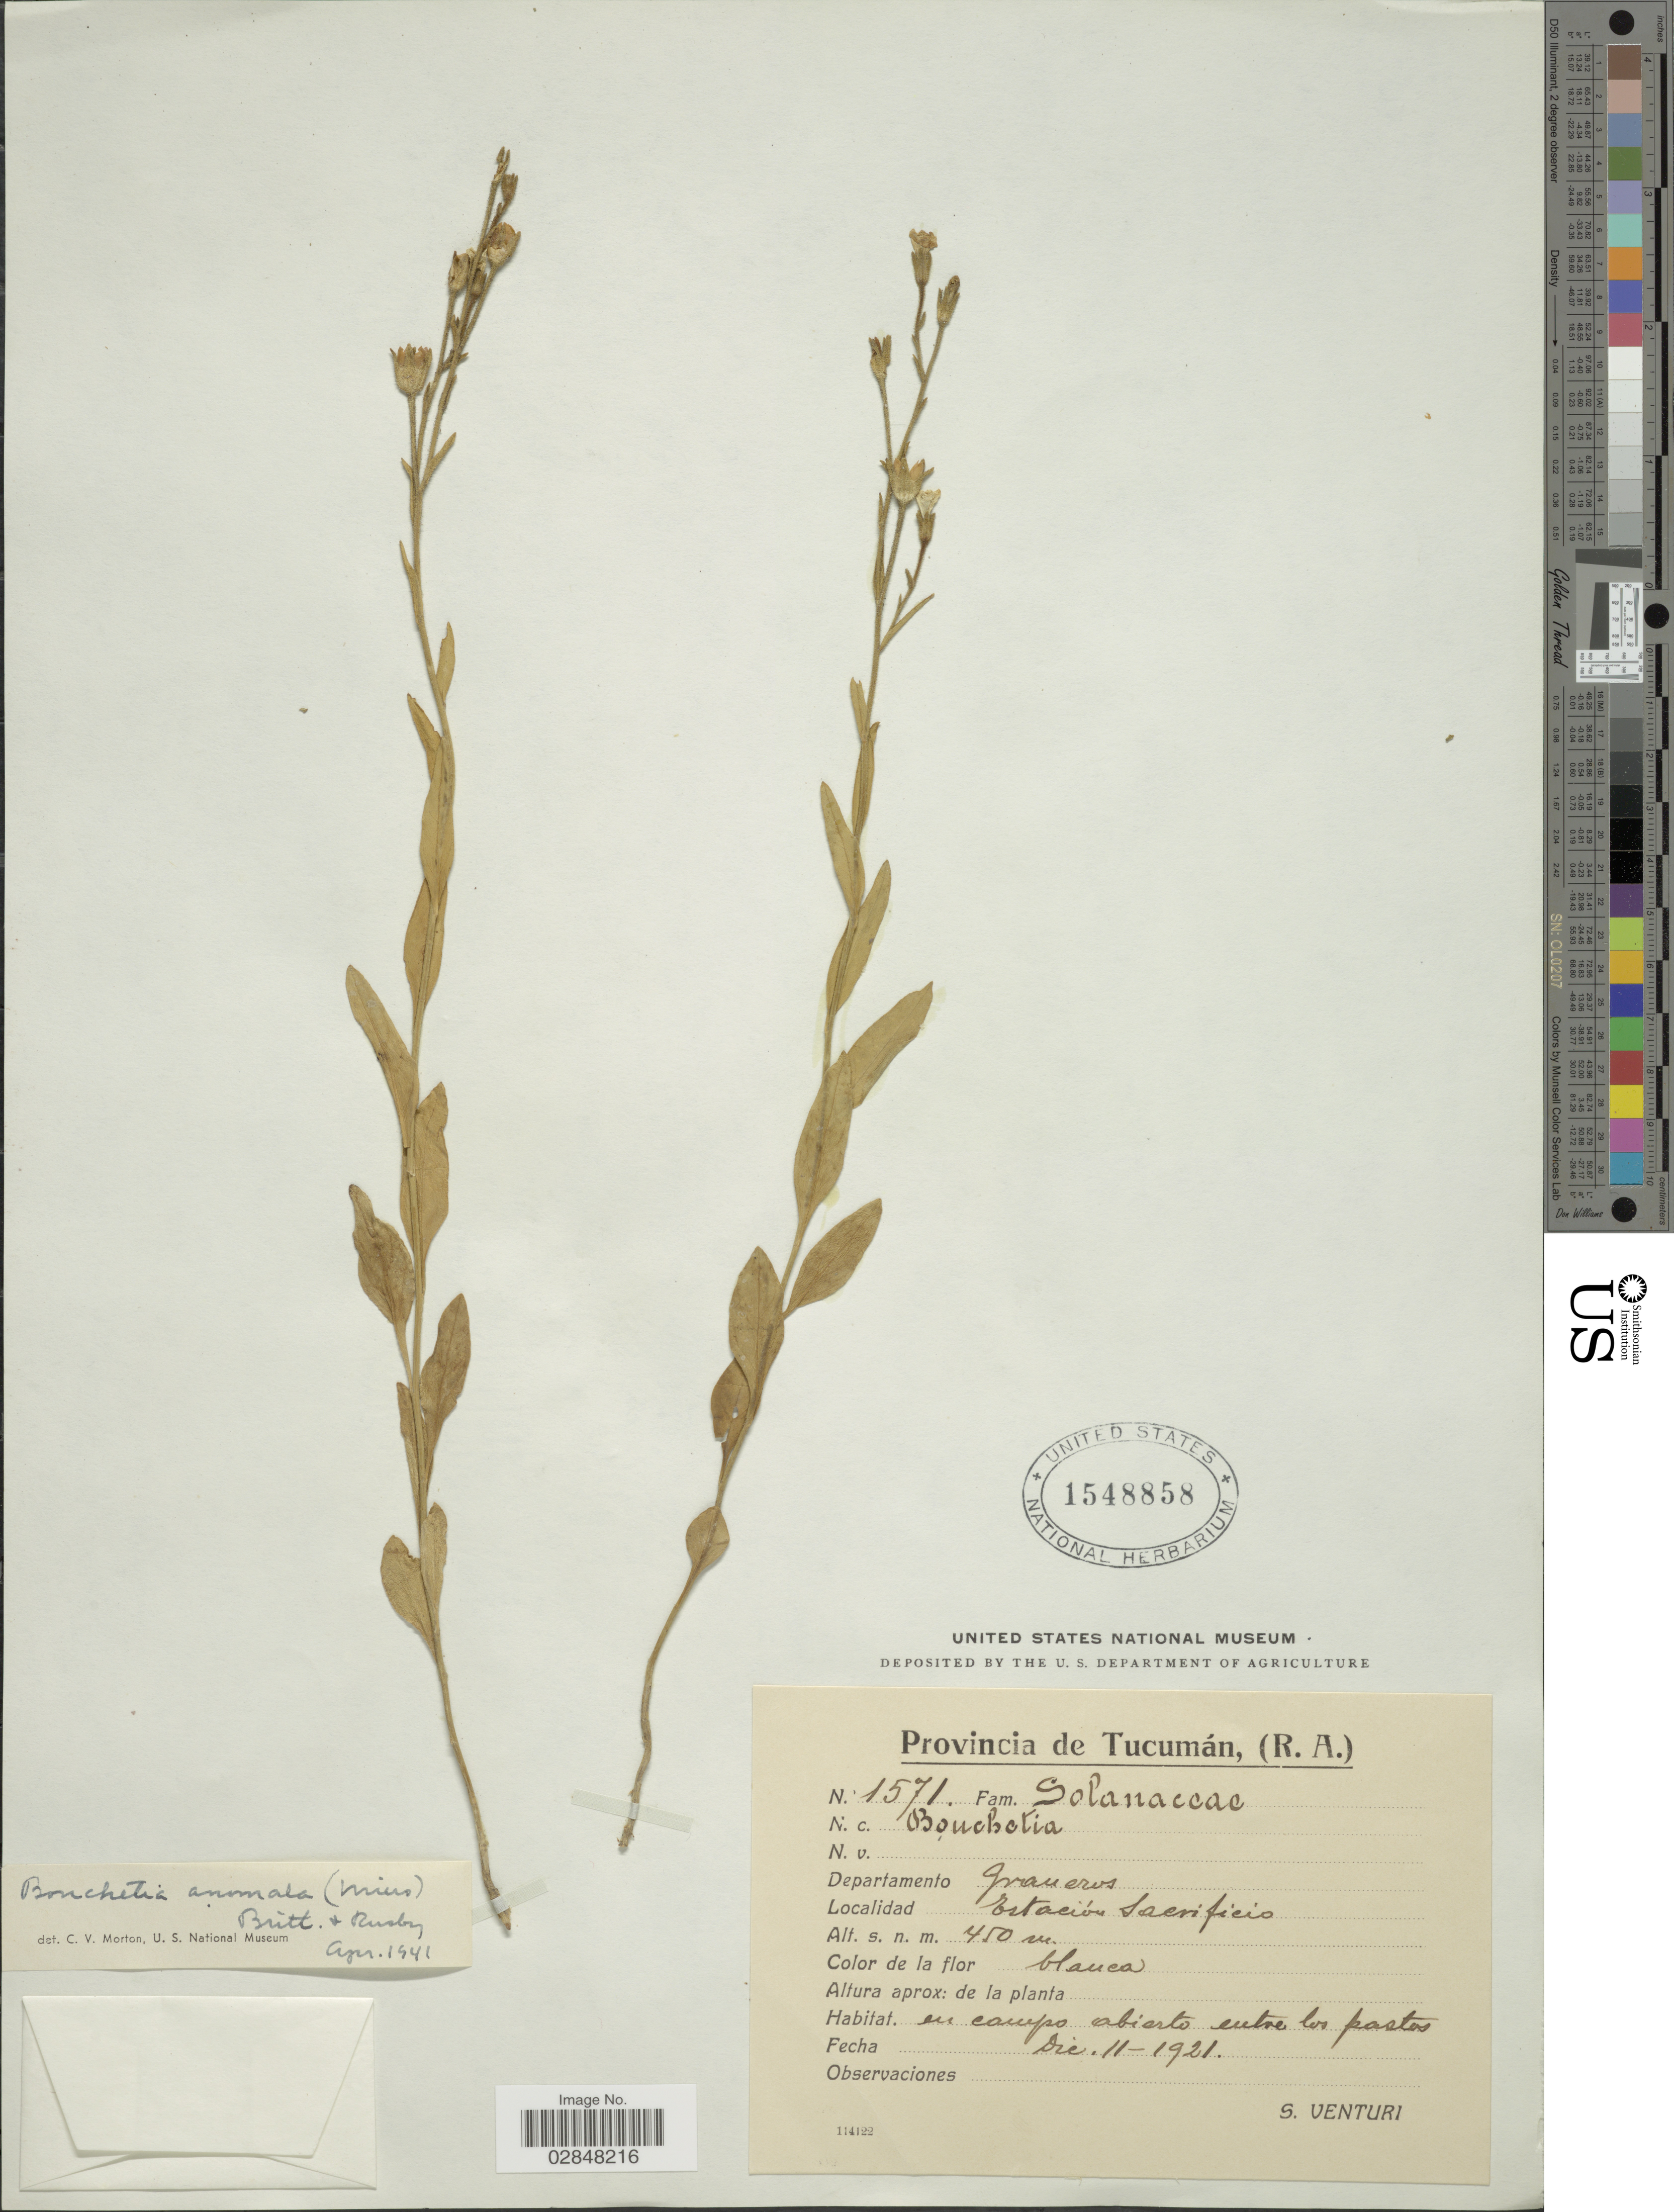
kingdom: Plantae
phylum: Tracheophyta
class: Magnoliopsida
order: Solanales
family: Solanaceae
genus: Bouchetia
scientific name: Bouchetia anomala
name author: (Miers) & Rusby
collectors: S. Venturi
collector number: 1571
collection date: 1921-12-11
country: Argentina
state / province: Tucuman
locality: Departamento Graveros. Estación Sacrificio.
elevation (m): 450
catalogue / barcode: US 1548858